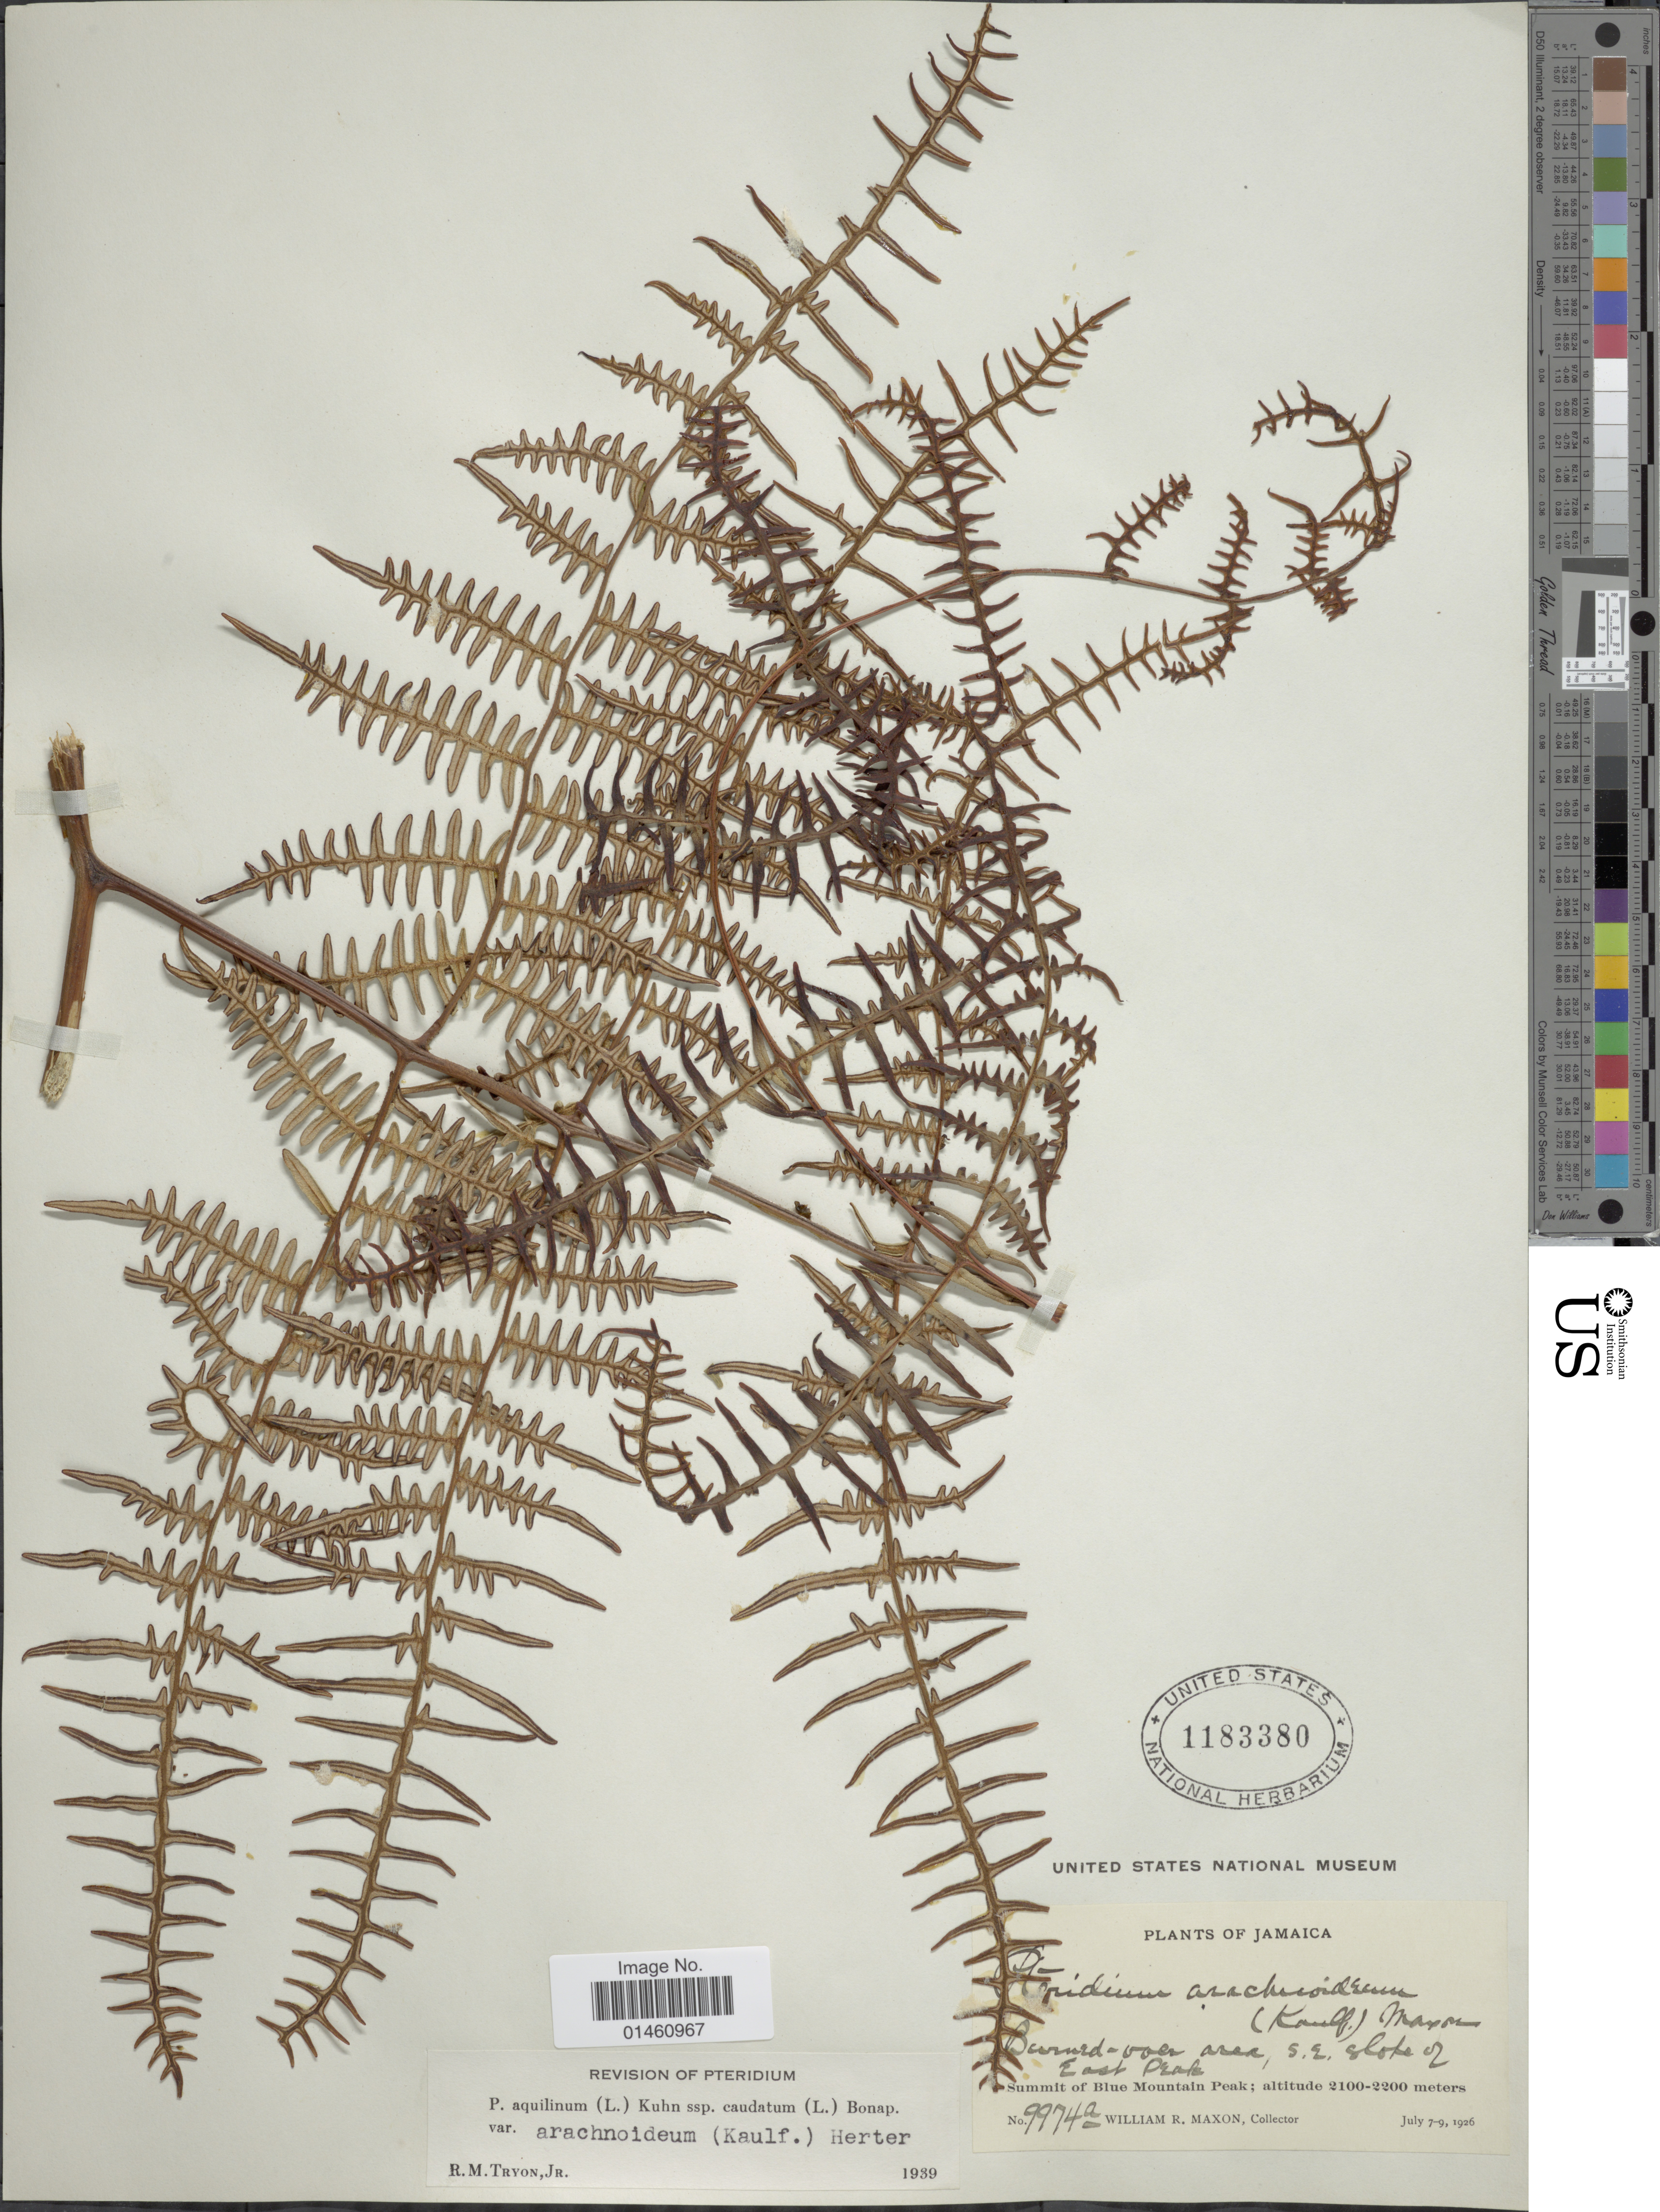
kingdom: Plantae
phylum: Tracheophyta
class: Polypodiopsida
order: Polypodiales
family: Dennstaedtiaceae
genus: Pteridium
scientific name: Pteridium aquilinum var. arachnoideum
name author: (Kaulf.) Herter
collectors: W. R. Maxon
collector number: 9974a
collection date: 1926-07-07/1926-07-09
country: Jamaica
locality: Burned-over area, S.E. slope of East peak, Summit of Blue Mountain Peak.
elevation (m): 2100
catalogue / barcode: US 1183380